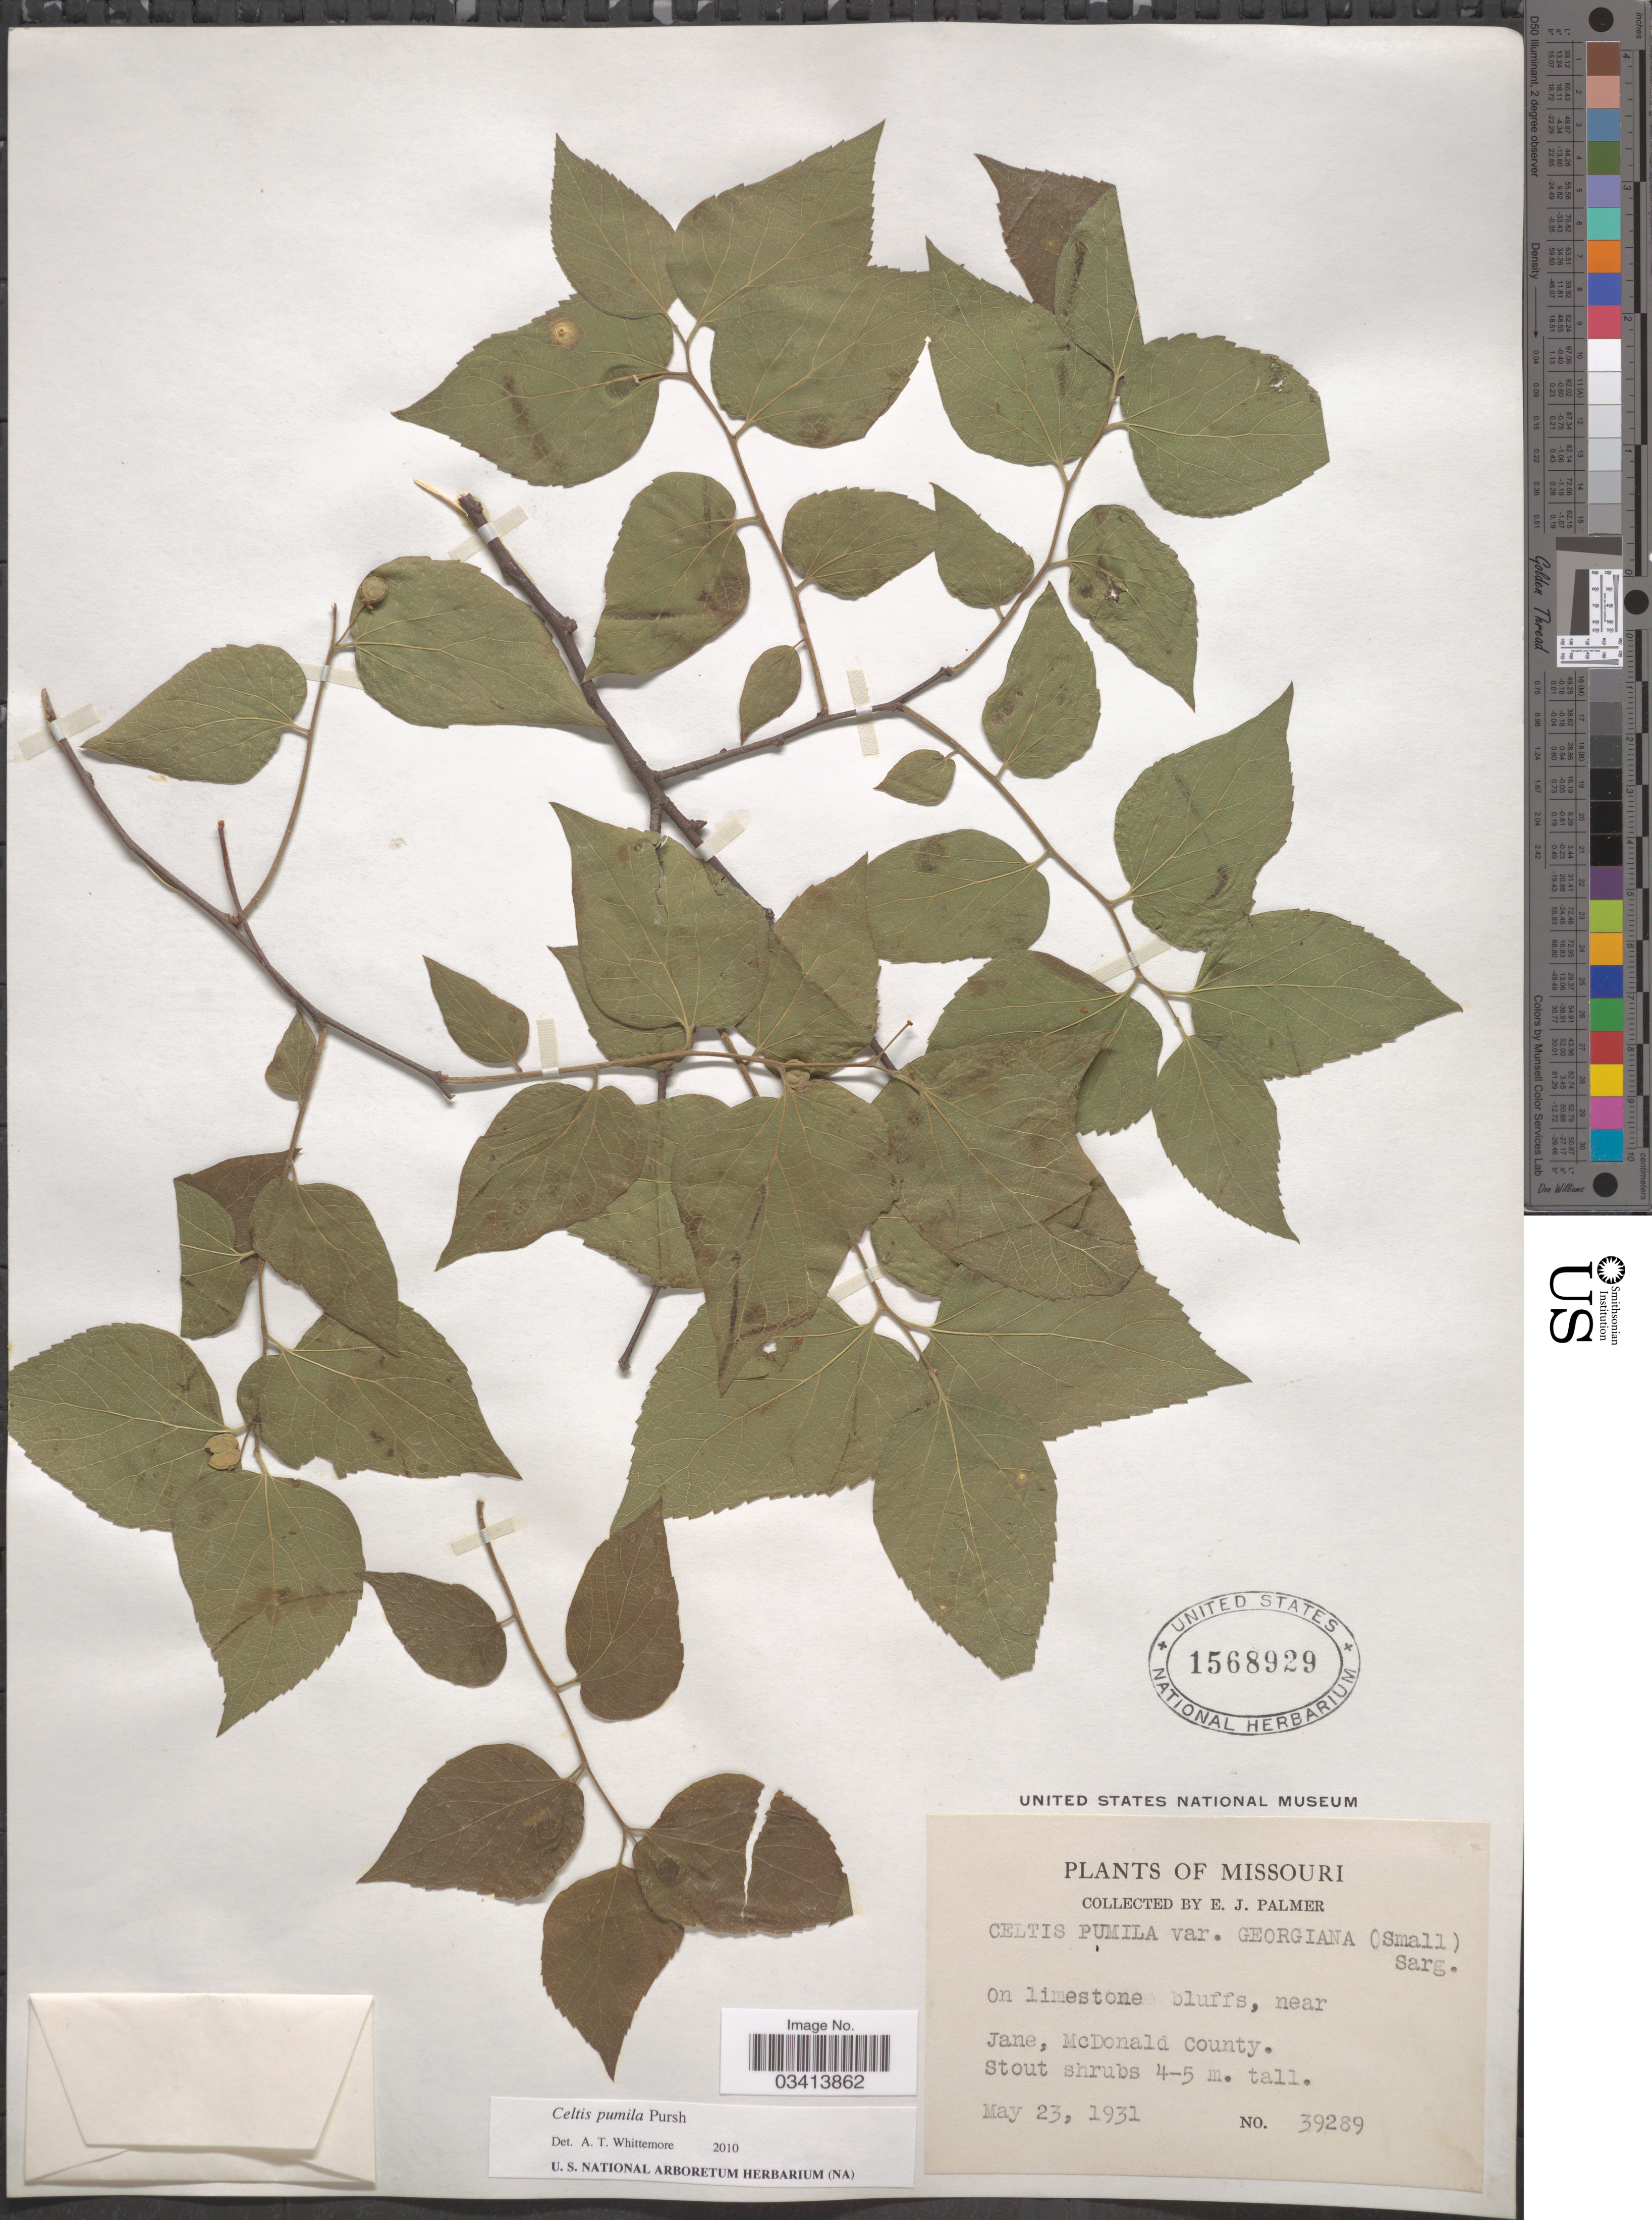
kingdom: Plantae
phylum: Tracheophyta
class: Magnoliopsida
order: Rosales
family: Cannabaceae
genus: Celtis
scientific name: Celtis occidentalis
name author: L.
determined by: Strong, M. T., (US), Smithsonian Institution - National Museum of Natural History (UNITED STATES)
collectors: E. J. Palmer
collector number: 39289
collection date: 1931-05-23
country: United States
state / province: Missouri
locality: Near Jane, McDonald County.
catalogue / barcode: US 1568929